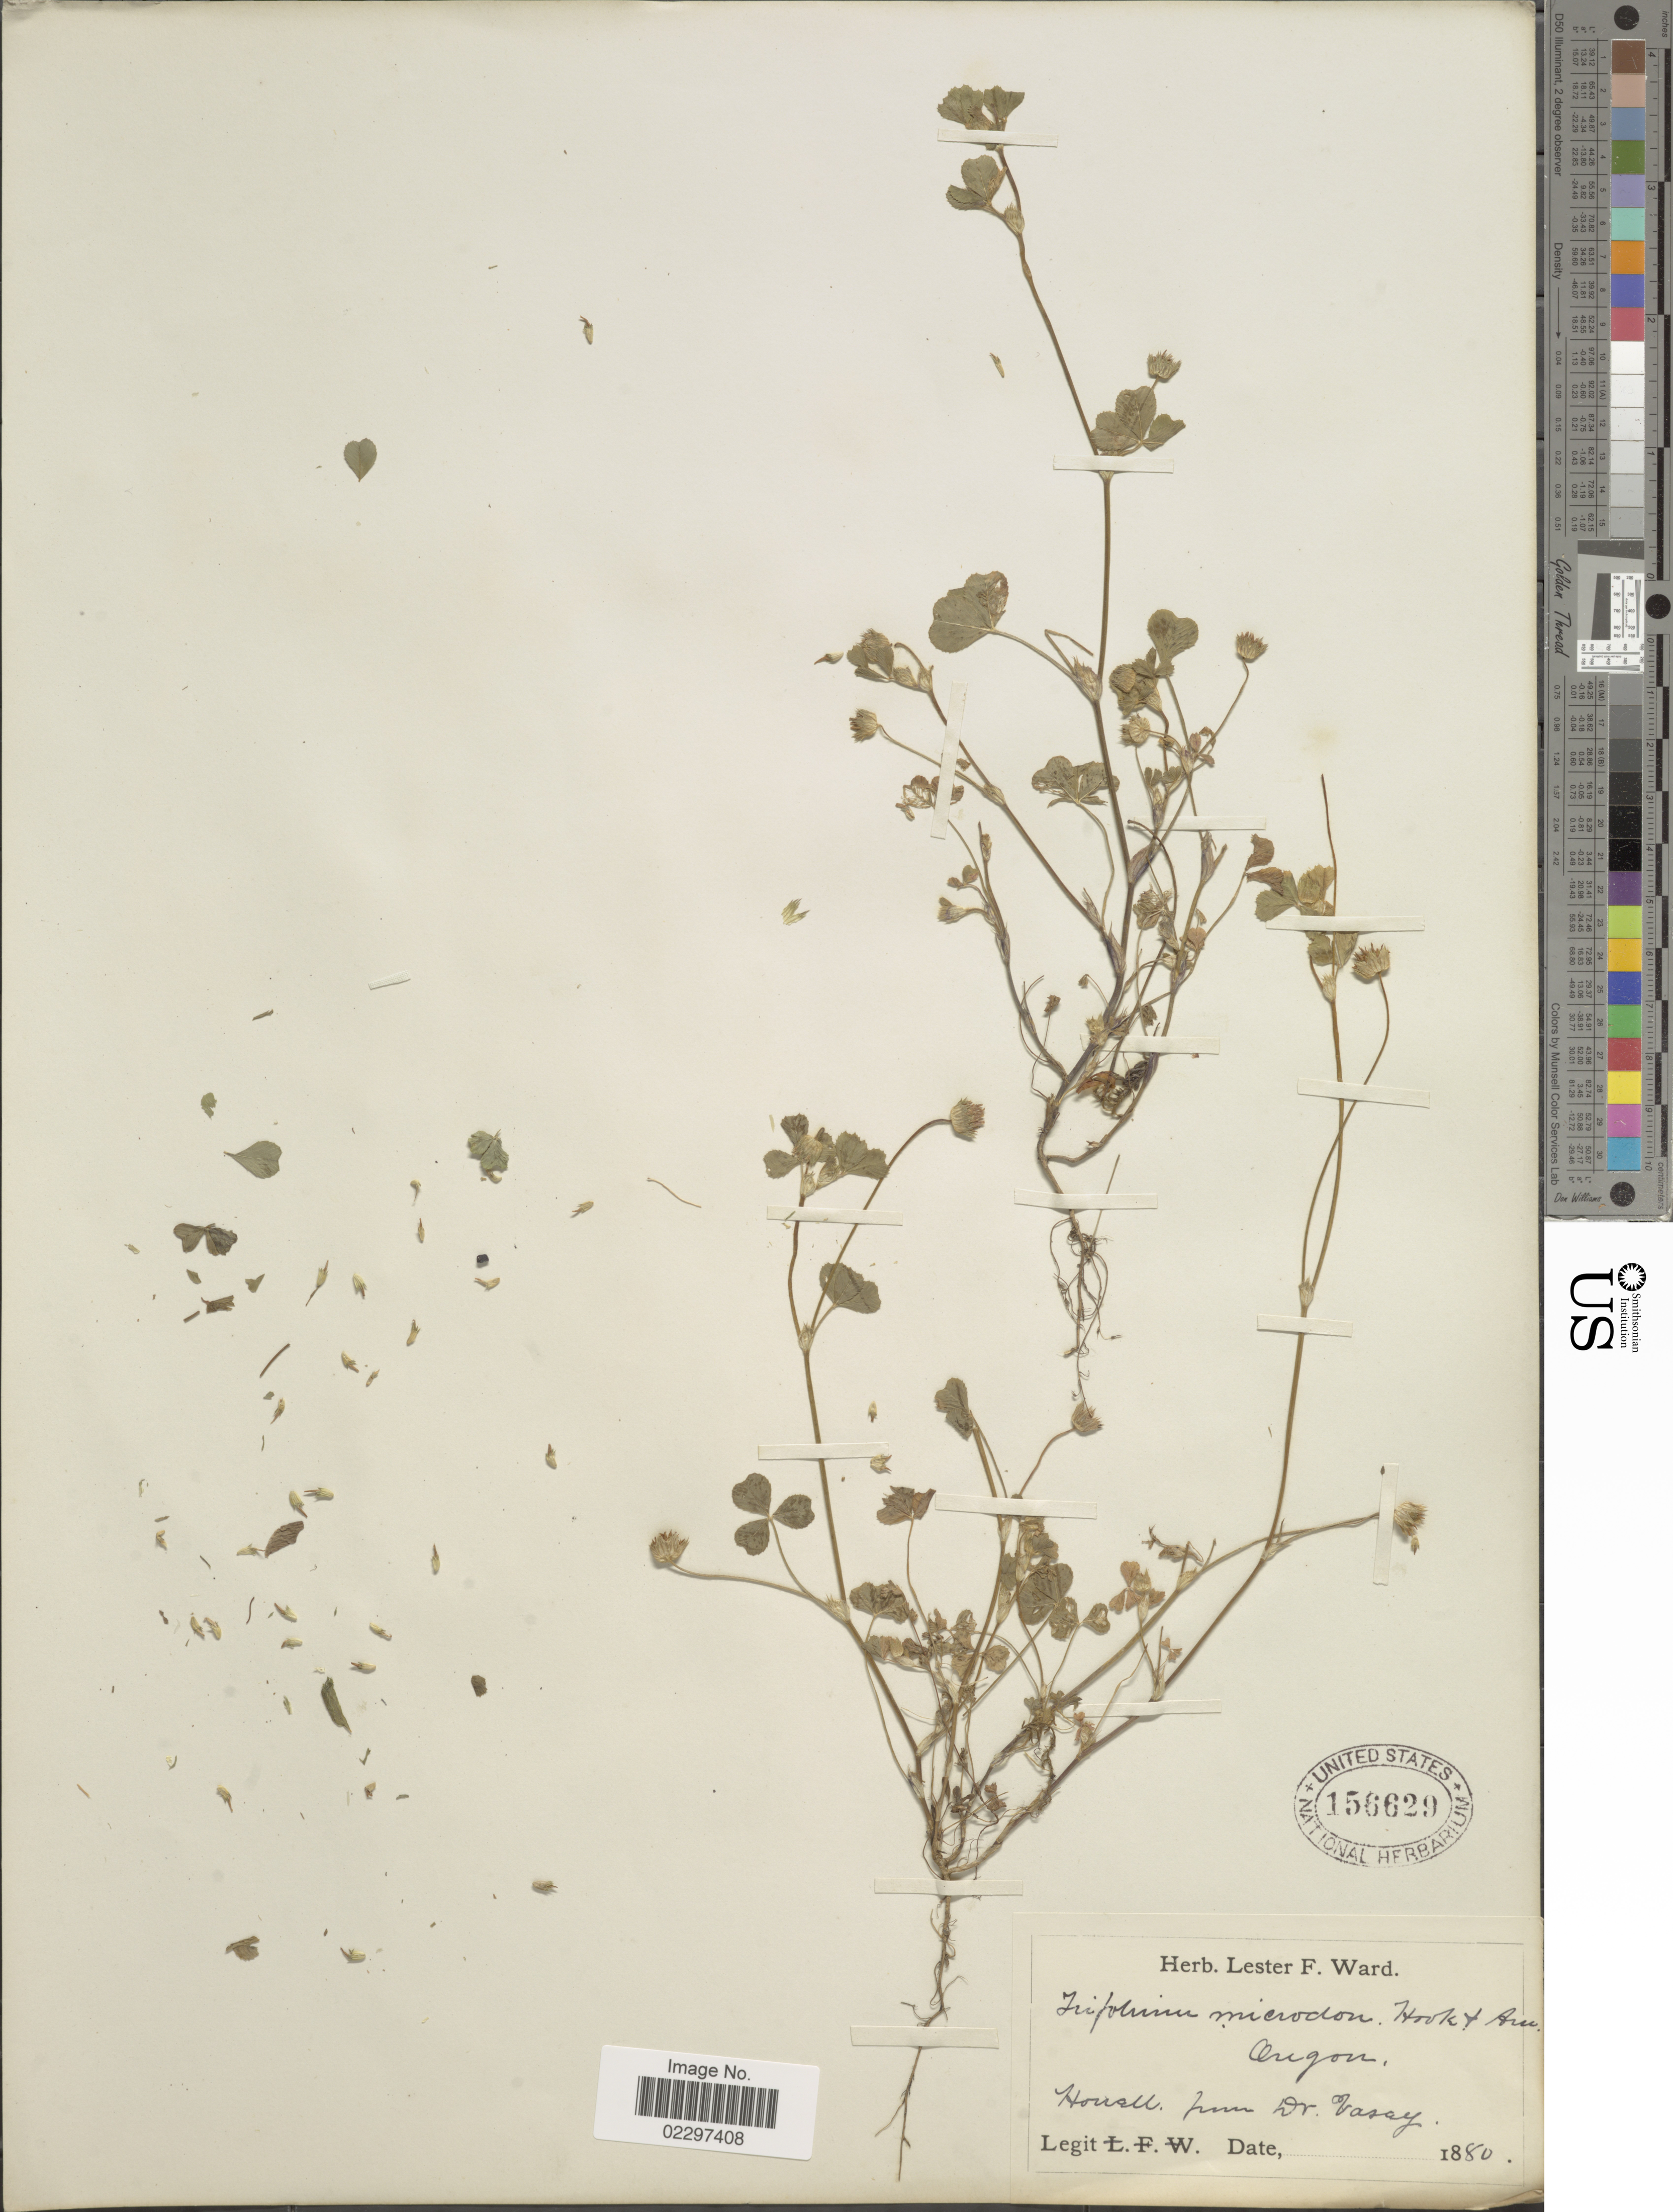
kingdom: Plantae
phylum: Tracheophyta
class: Magnoliopsida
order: Fabales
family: Fabaceae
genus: Trifolium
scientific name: Trifolium microdon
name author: Hook. & Arn.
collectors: L. F. Ward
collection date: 1880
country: United States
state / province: Oregon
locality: Howell Inn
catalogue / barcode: US 156629